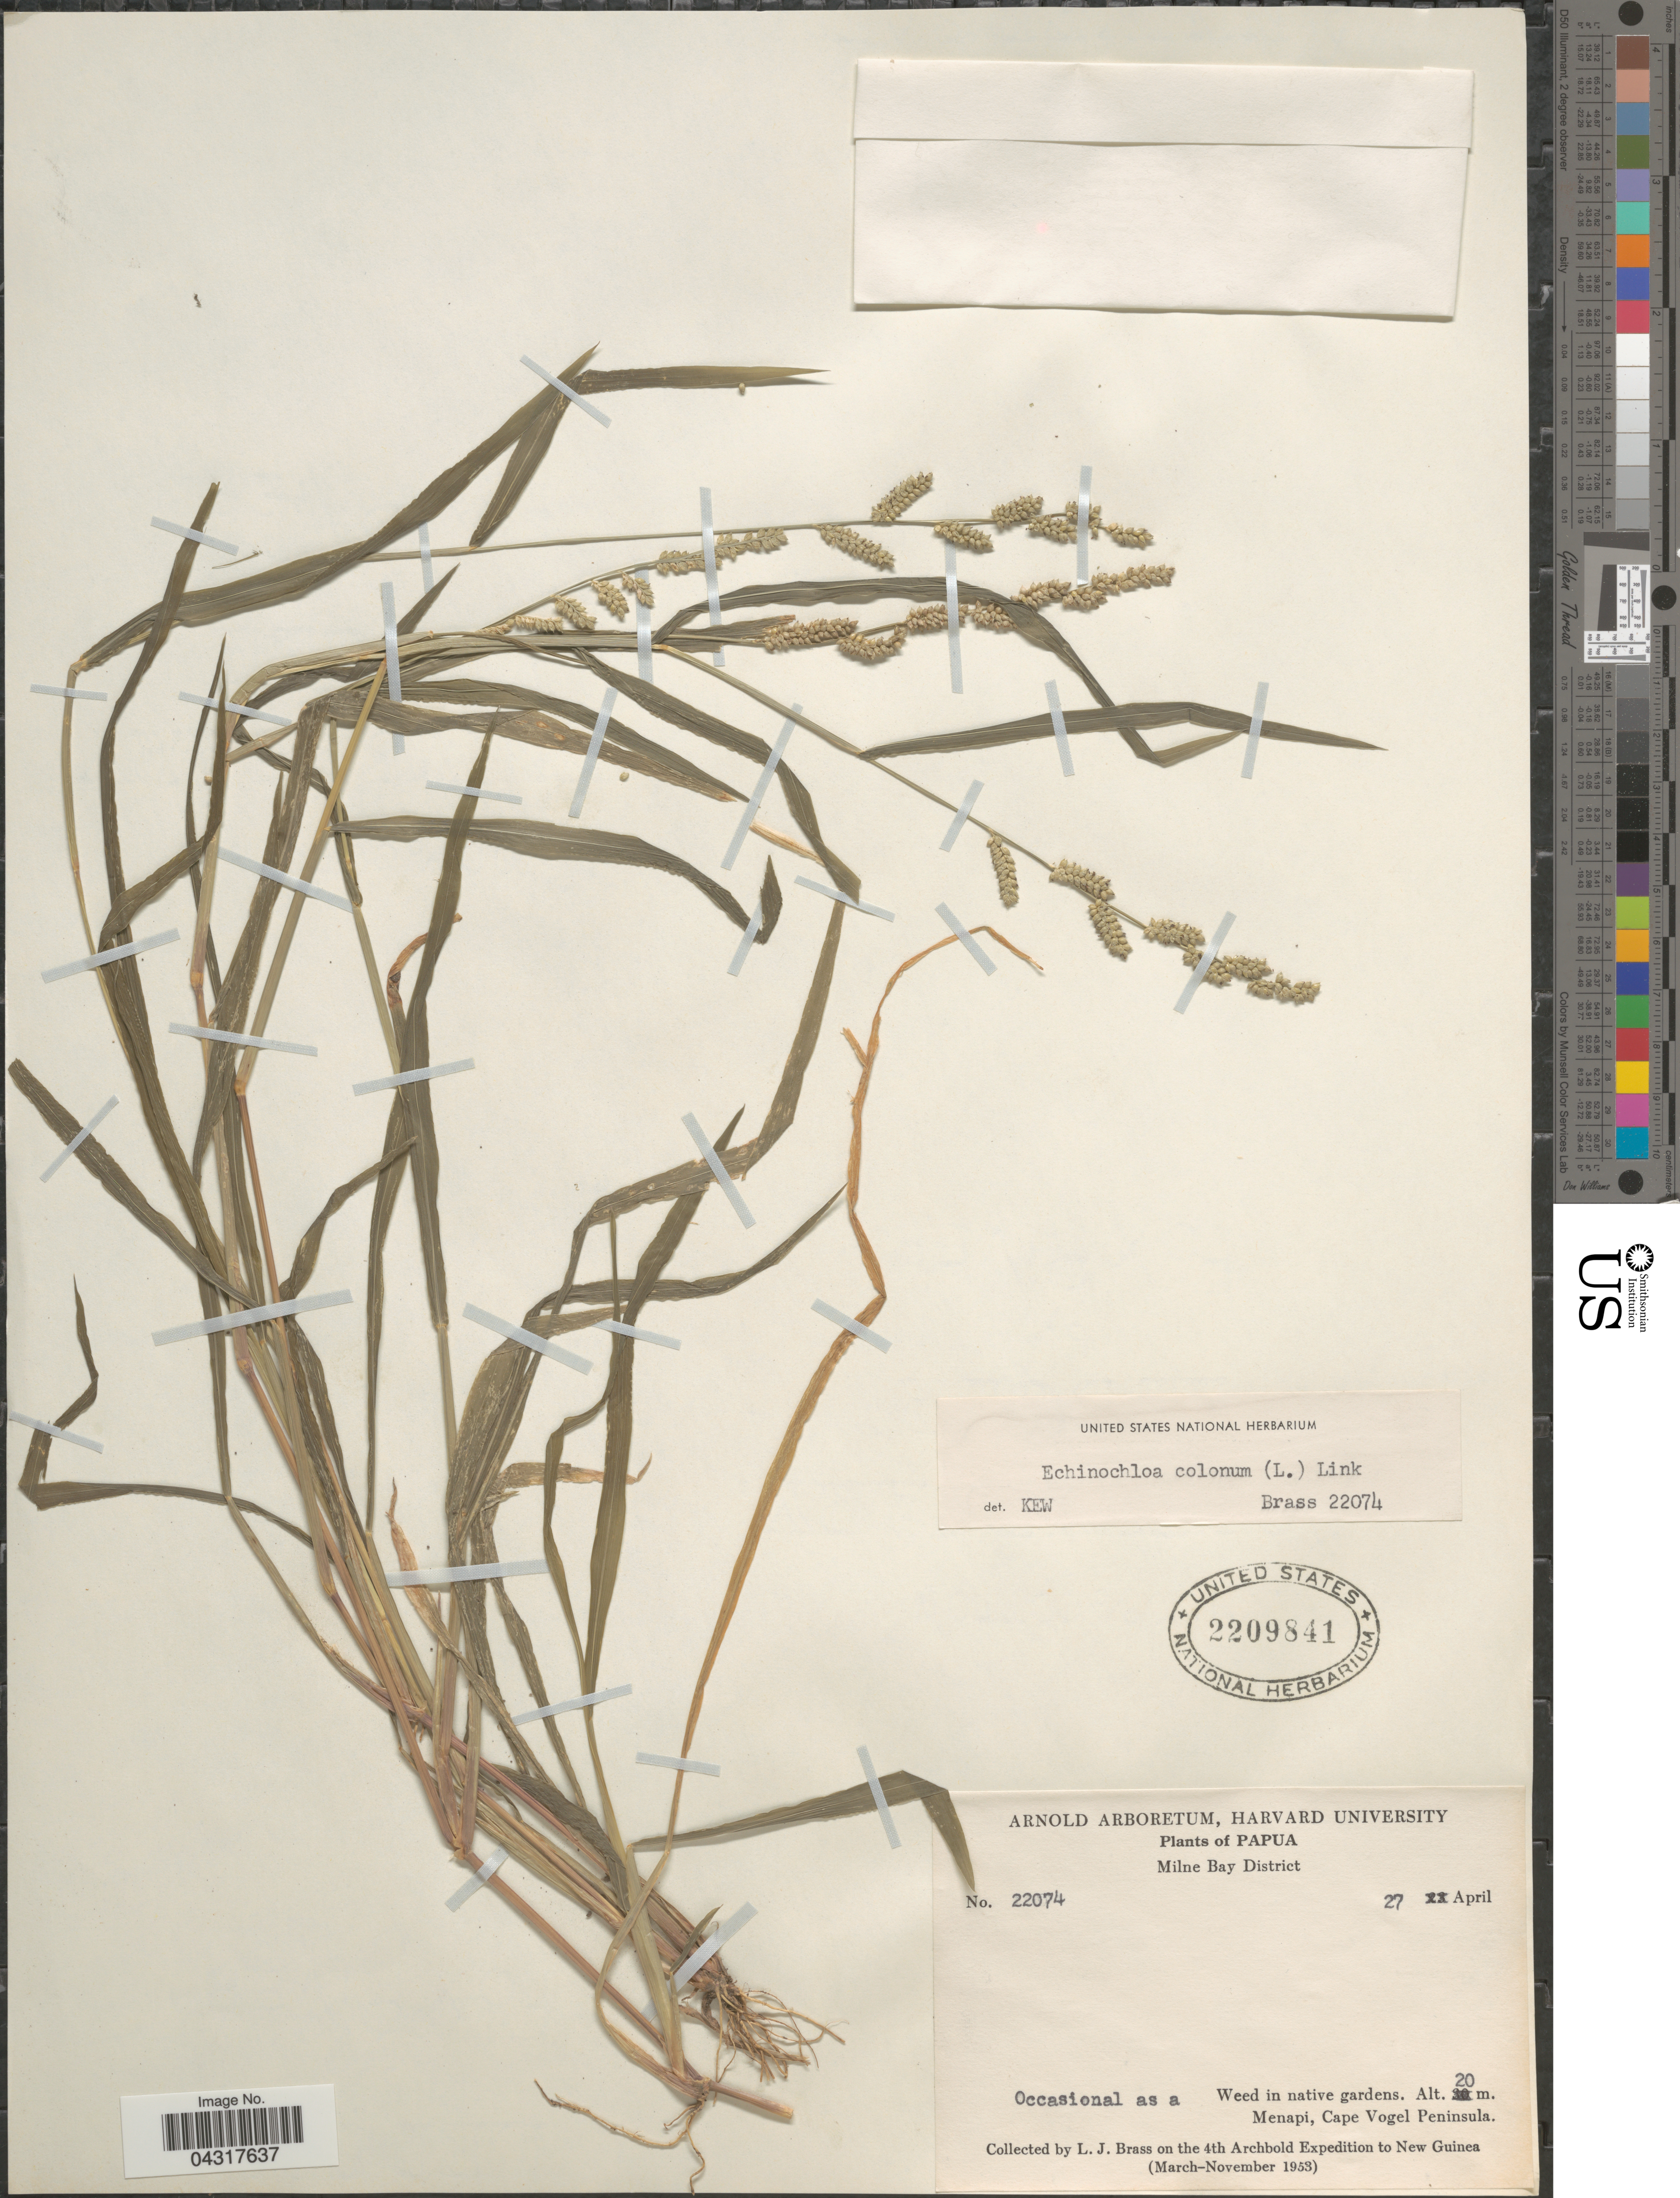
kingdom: Plantae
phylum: Tracheophyta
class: Liliopsida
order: Poales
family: Poaceae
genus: Echinochloa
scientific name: Echinochloa colona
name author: (L.) Link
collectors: L. J. Brass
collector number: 22074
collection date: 1953-04-27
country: Papua New Guinea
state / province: Milne Bay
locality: Milne Bay District. Menapi, Cape Vogel Peninsula. 4th Archbold Expedition to New Guinea (March-November 1953).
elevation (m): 20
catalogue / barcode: US 2209841